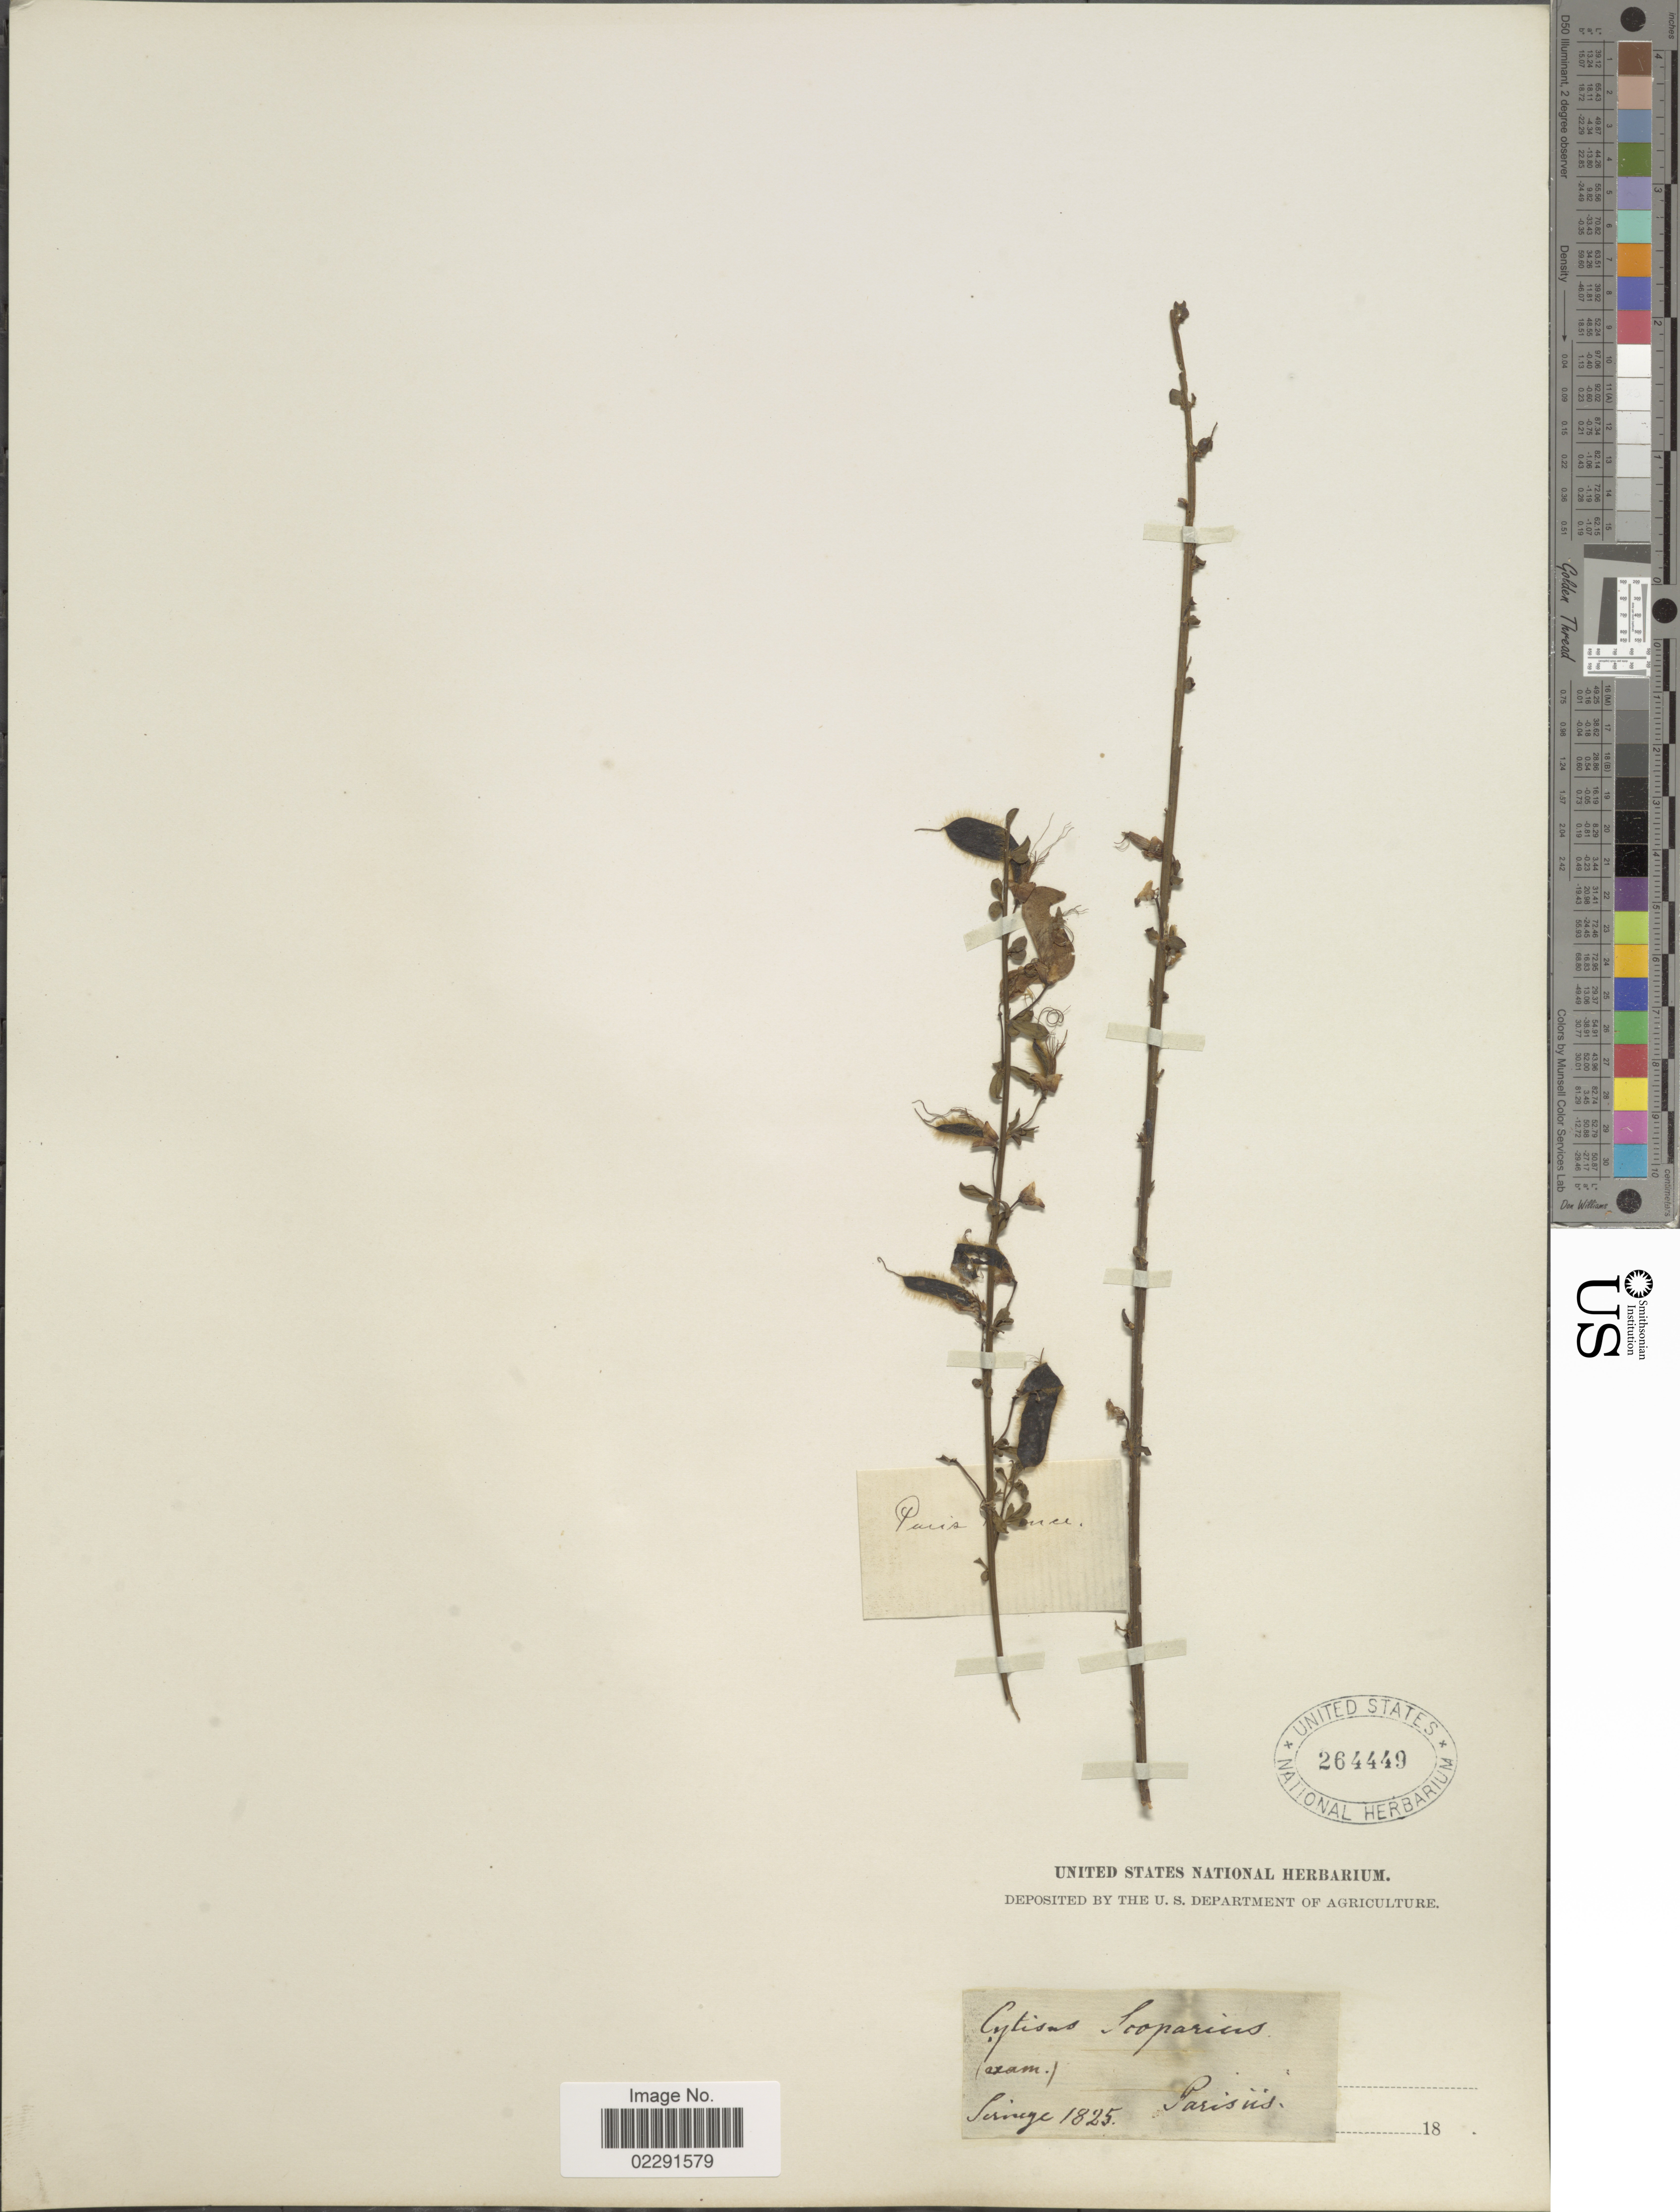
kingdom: Plantae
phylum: Tracheophyta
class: Magnoliopsida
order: Fabales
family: Fabaceae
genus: Cytisus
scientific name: Cytisus scoparius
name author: (L.) Link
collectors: N. Seringe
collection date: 1825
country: France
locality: Parisiis. [interpreted]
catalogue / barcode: US 264449